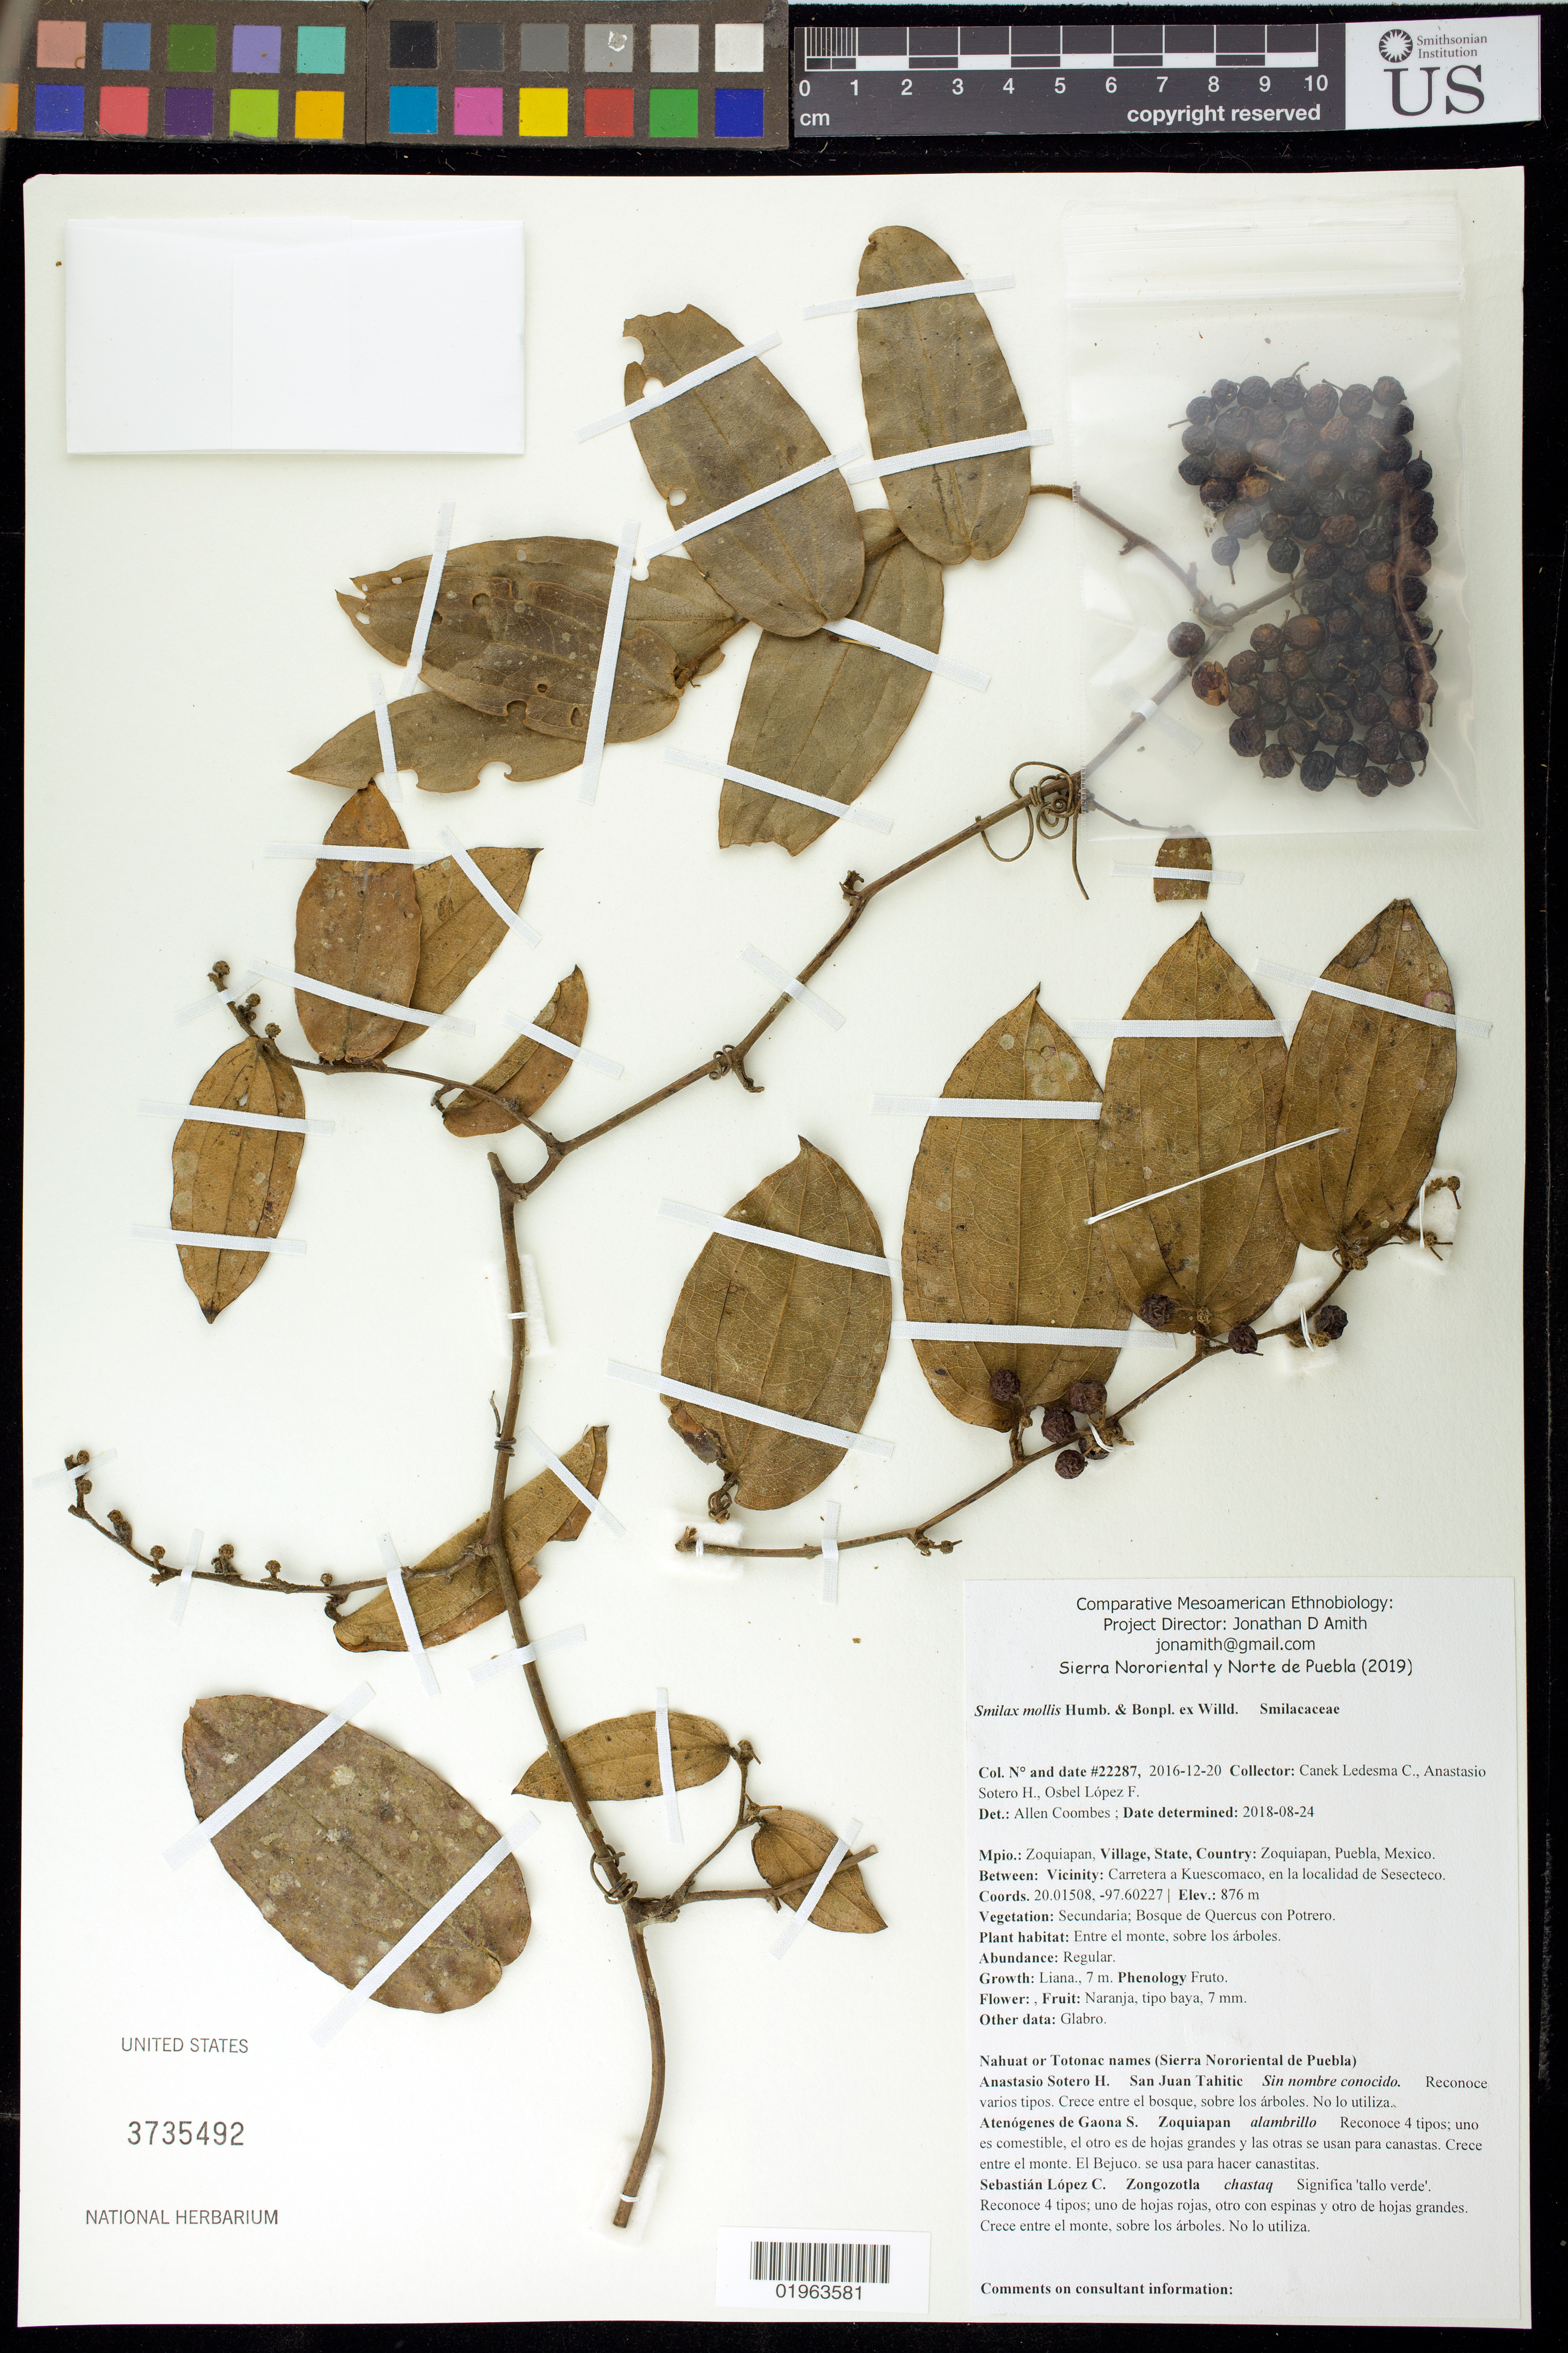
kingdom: Plantae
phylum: Tracheophyta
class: Liliopsida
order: Liliales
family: Smilacaceae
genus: Smilax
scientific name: Smilax mollis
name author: Humb. & Bonpl. ex Willd.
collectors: Canek Ledesma C., A. Sotero H. & O. Francisco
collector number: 22287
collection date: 2016-12-20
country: Mexico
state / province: Puebla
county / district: Zoquiapan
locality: Carretera a Kuescomaco, en la localidad de Sesecteco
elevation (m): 876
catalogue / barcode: US 3735492